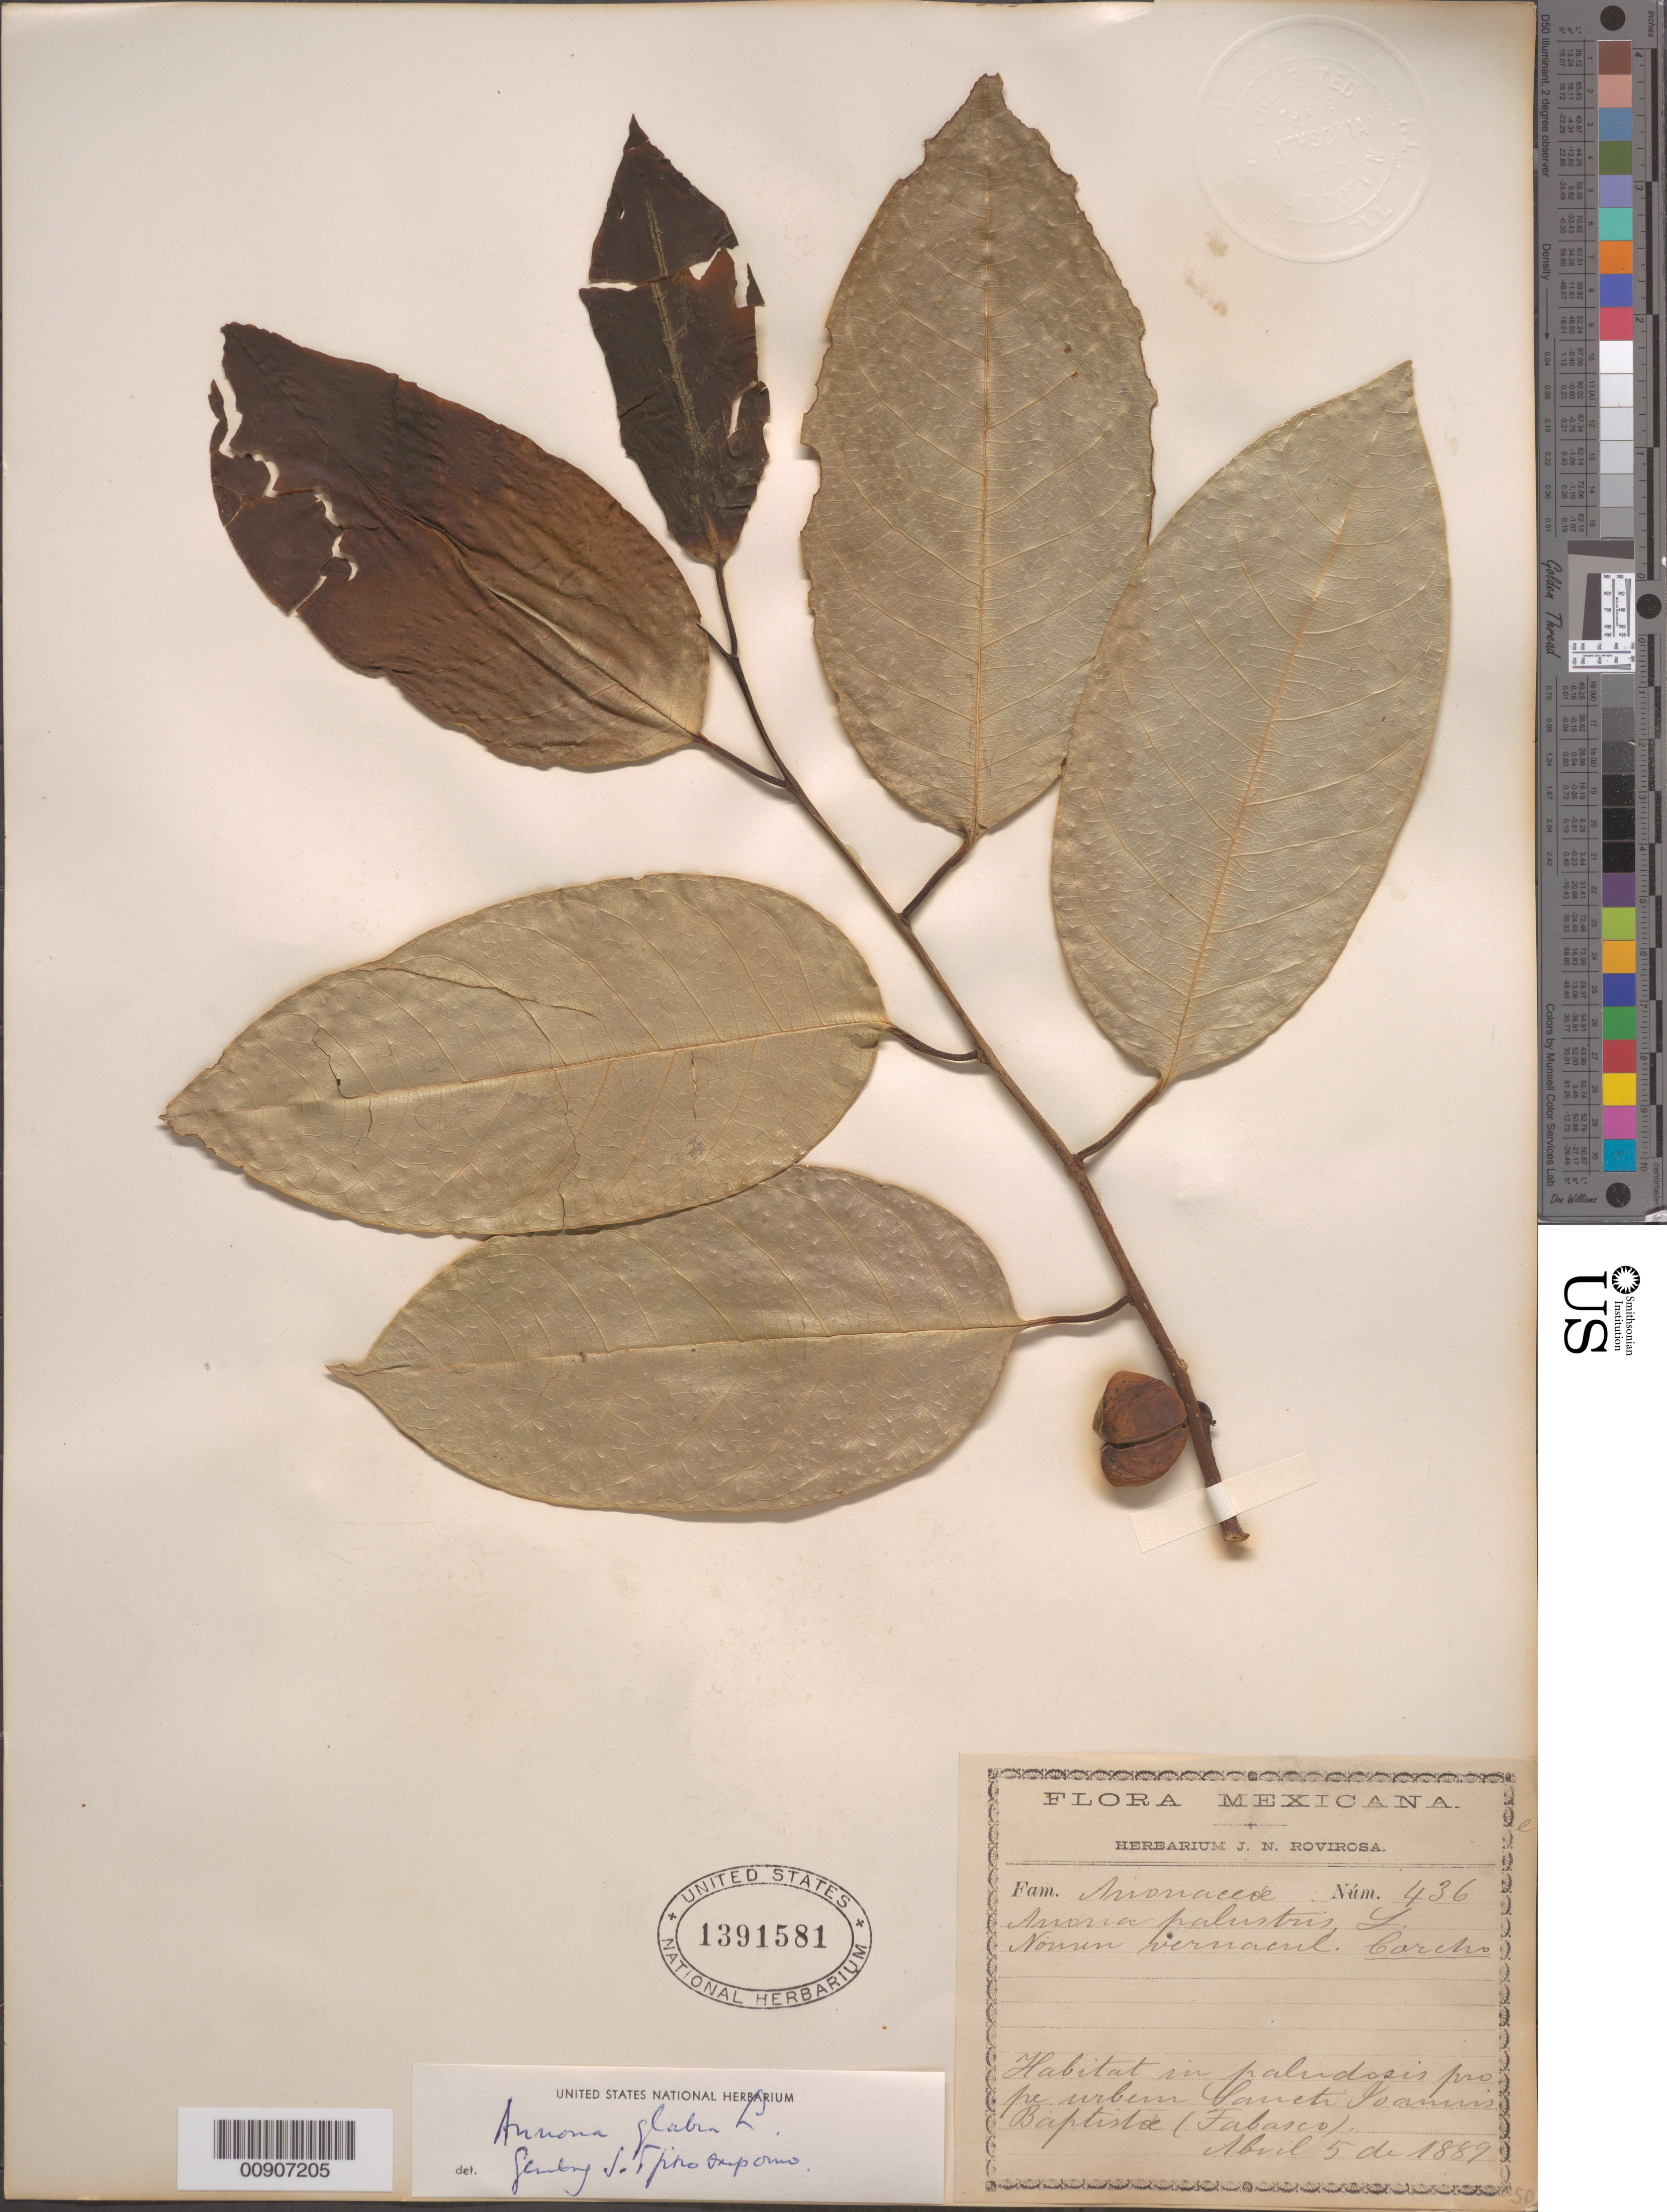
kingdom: Plantae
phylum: Tracheophyta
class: Magnoliopsida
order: Magnoliales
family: Annonaceae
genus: Annona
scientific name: Annona glabra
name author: L.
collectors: J. N. Rovirosa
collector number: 436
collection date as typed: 05 Apr 1889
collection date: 1889-04-05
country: Mexico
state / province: Tabasco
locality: Urbem Sancti Joannis Baptistae (Tabasco).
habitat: In pulustris prope urbem.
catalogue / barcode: US 1391581